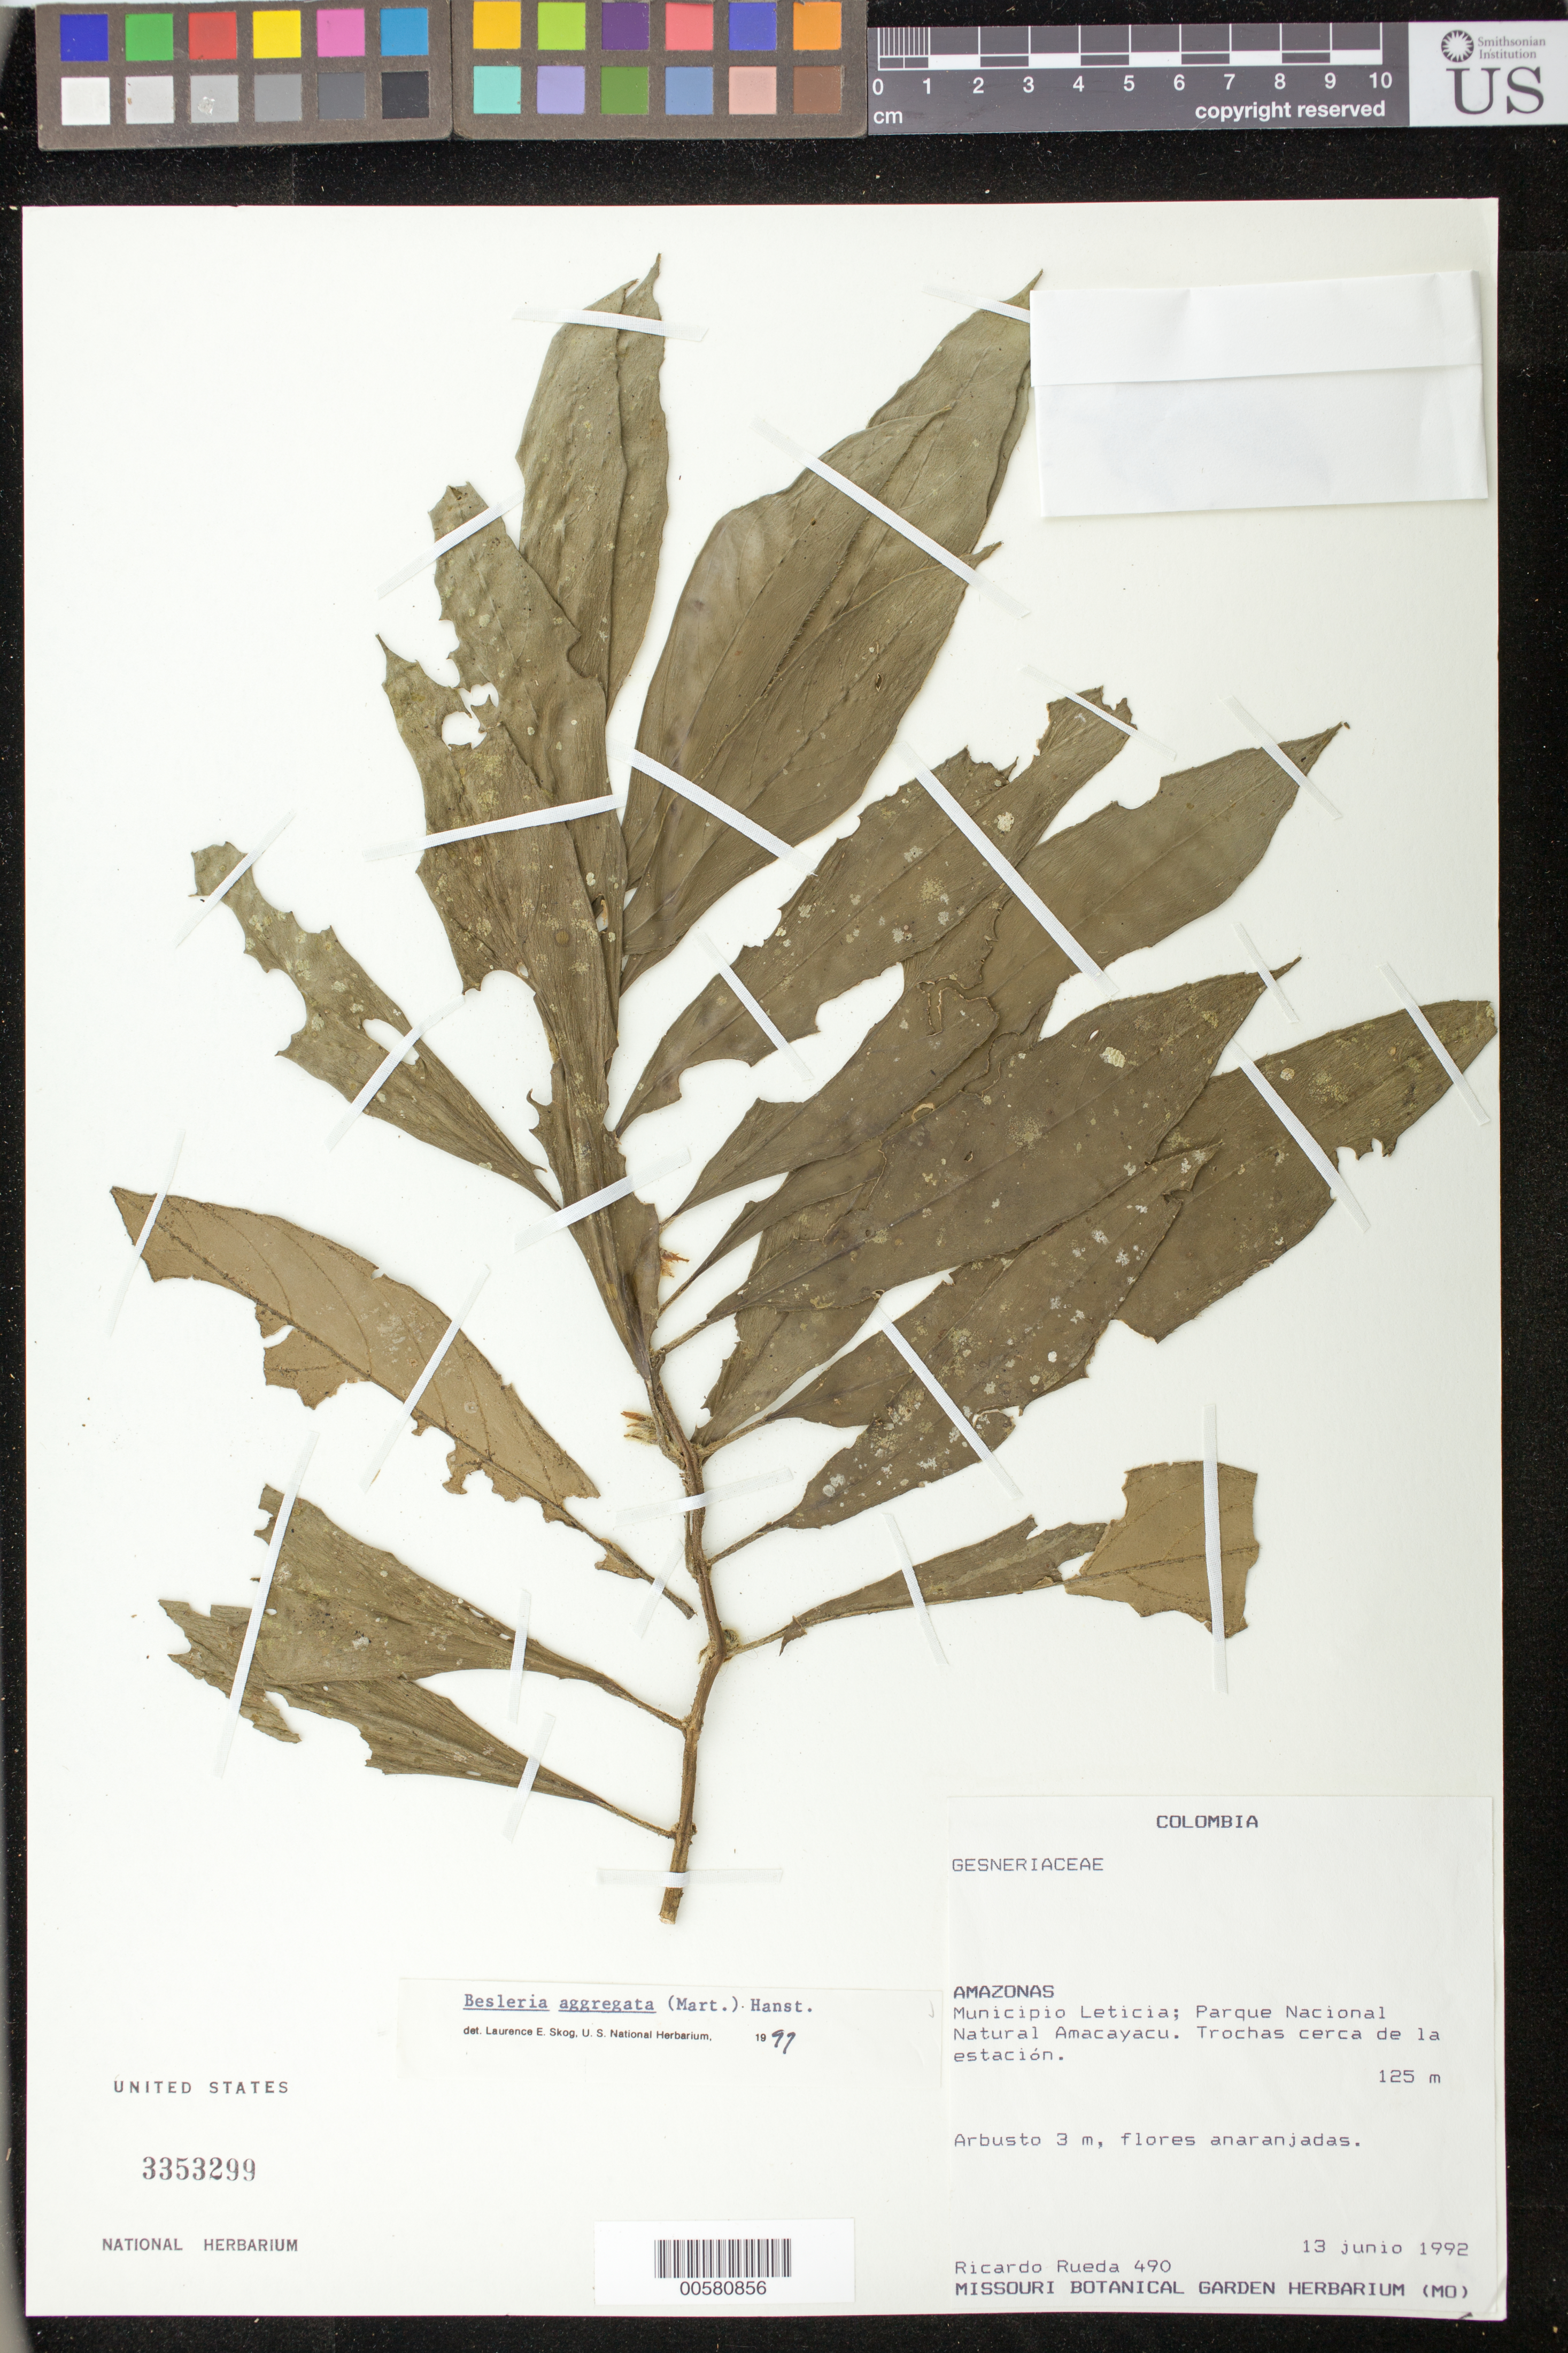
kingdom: Plantae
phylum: Tracheophyta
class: Magnoliopsida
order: Lamiales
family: Gesneriaceae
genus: Besleria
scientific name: Besleria aggregata var. aggregata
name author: (Mart.) Hanst.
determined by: Skog, Laurence E.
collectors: R. Rueda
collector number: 490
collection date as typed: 13 Jun 1992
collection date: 1992-06-13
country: Colombia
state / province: Amazônas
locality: Mpio. Leticia; Parque Nacional Natural Amacayacu; trochas cerca de la estación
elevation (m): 125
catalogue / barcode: US 3353299